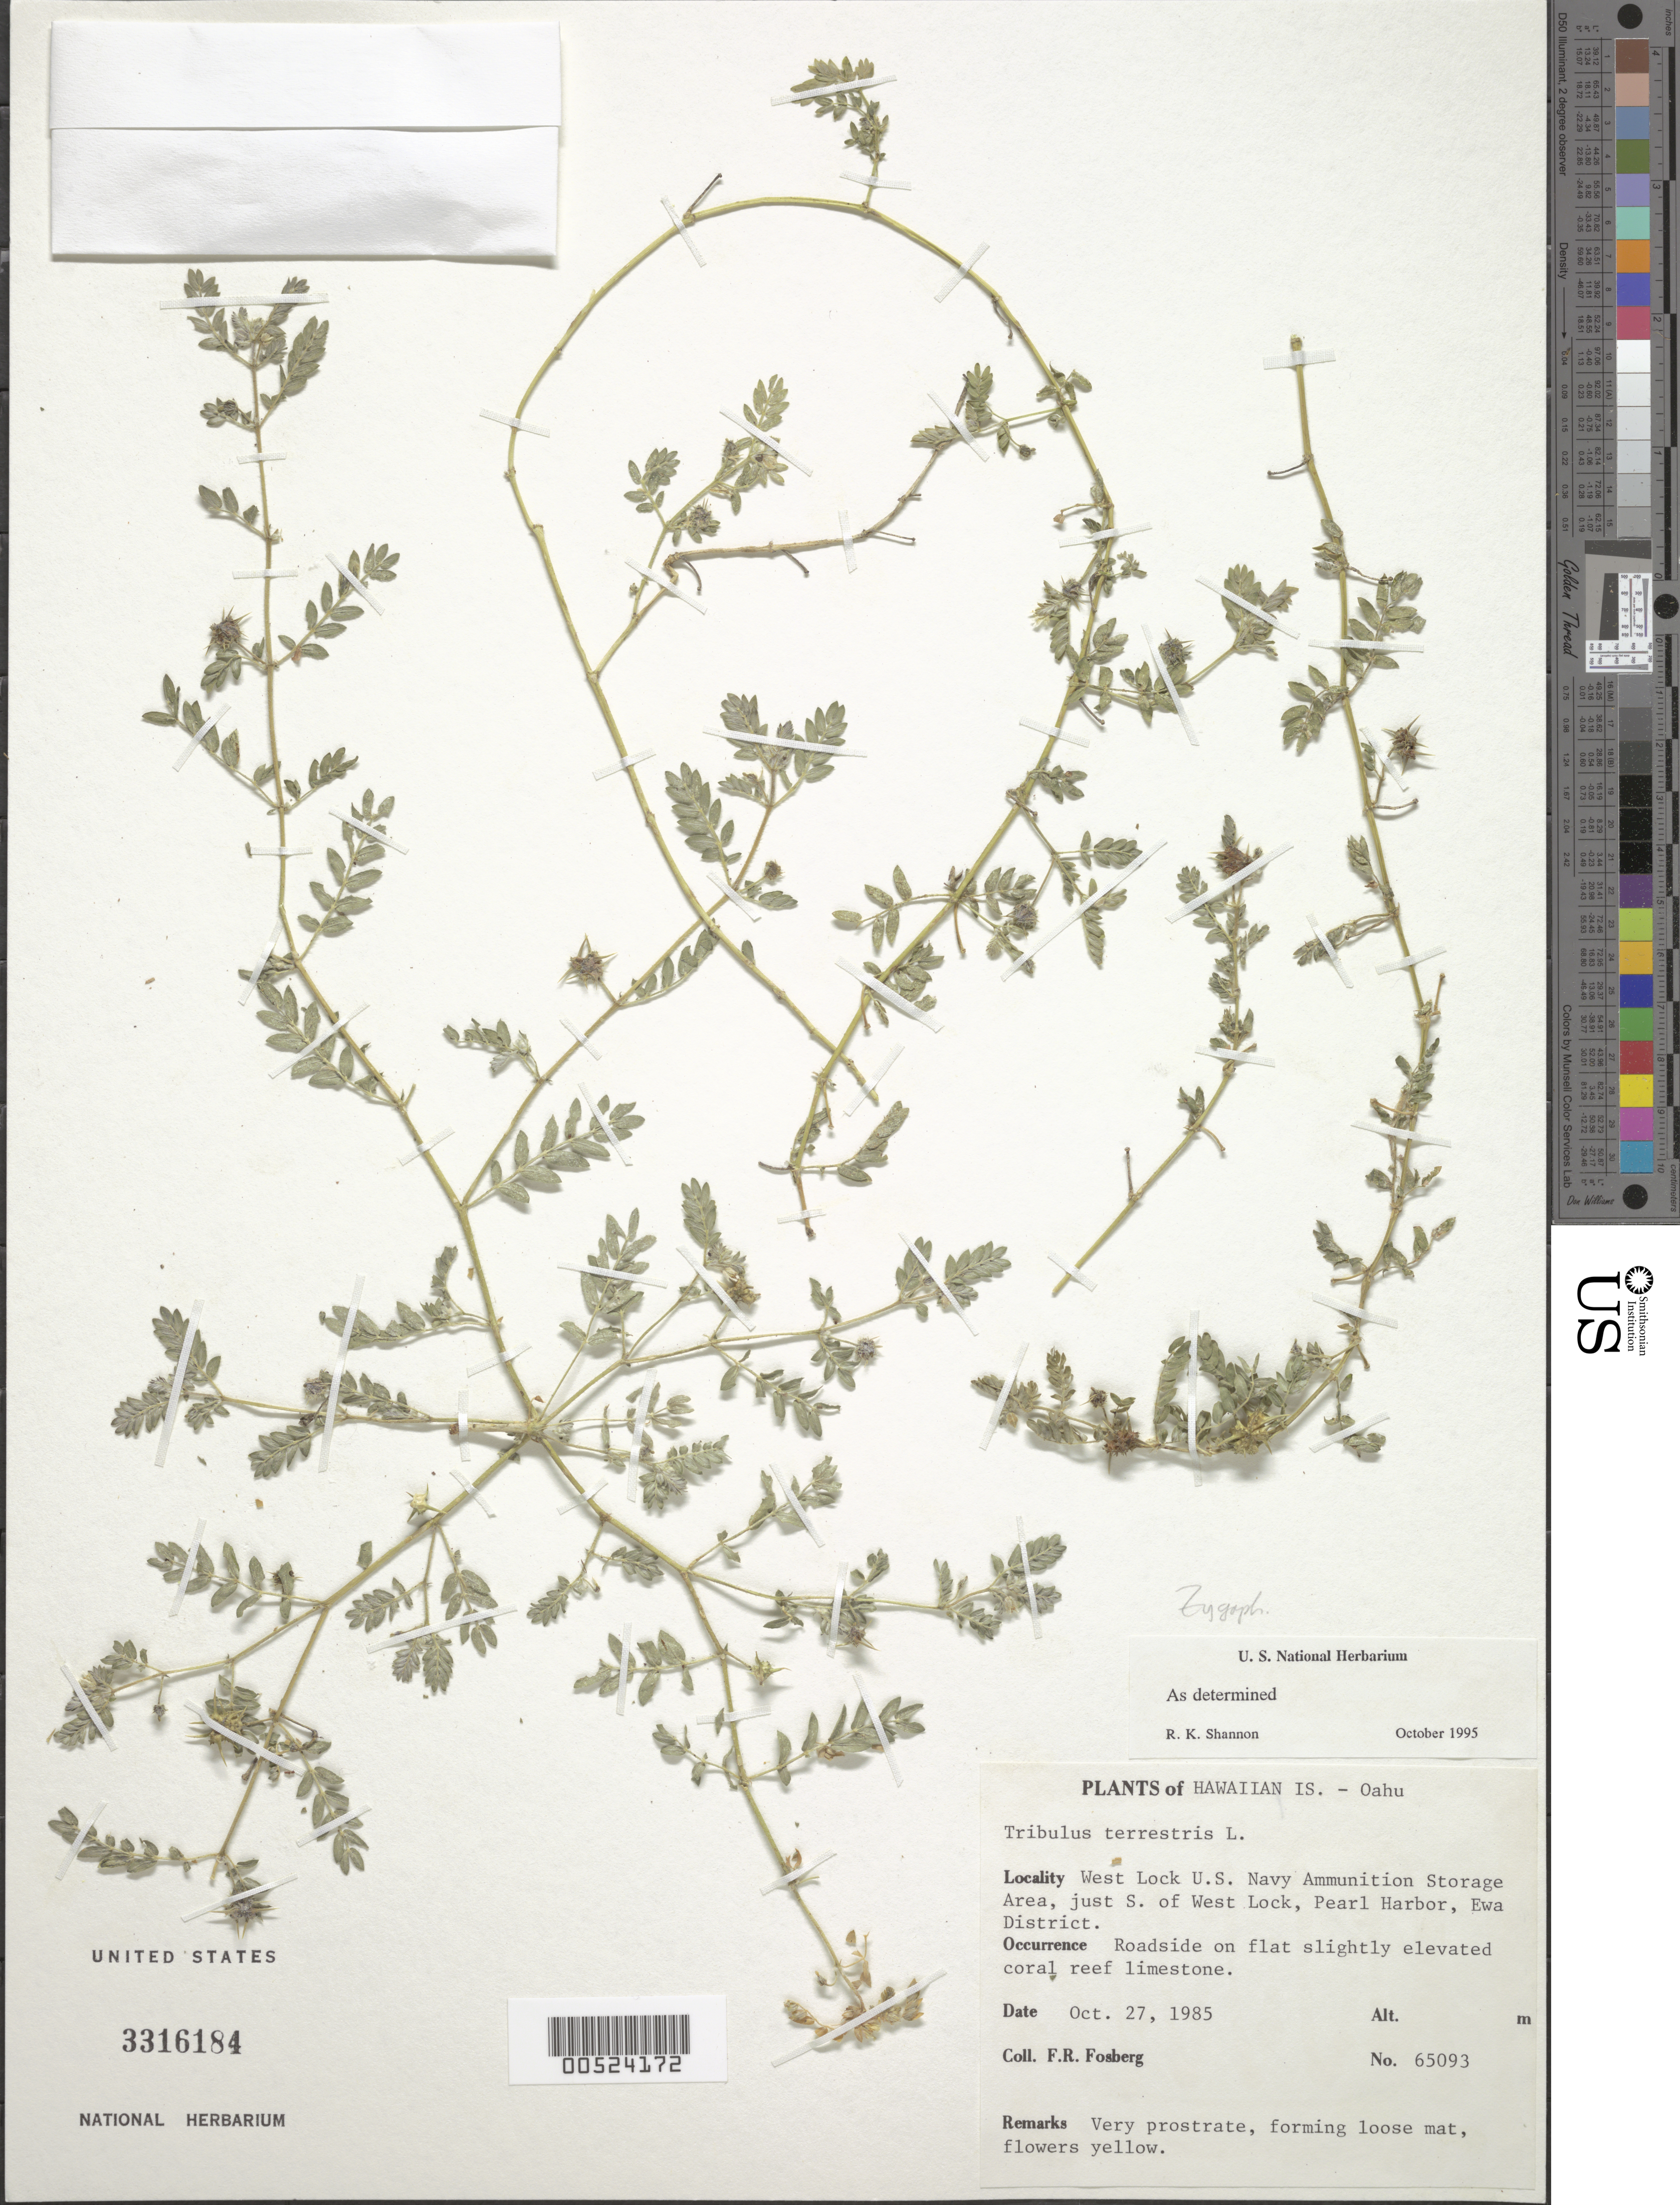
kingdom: Plantae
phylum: Tracheophyta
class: Magnoliopsida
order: Zygophyllales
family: Zygophyllaceae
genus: Tribulus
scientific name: Tribulus terrestris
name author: L.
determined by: Shannon, R. K., (UNITED STATES)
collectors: F. R. Fosberg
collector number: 65093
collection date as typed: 27 Oct 1985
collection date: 1985-10-27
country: United States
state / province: Hawaii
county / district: Honolulu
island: Oahu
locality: West Lock U.S. Navy Ammunition Storage Area, just S of West Lock, Pearl Harbor, Ewa Dist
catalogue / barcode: US 3316184